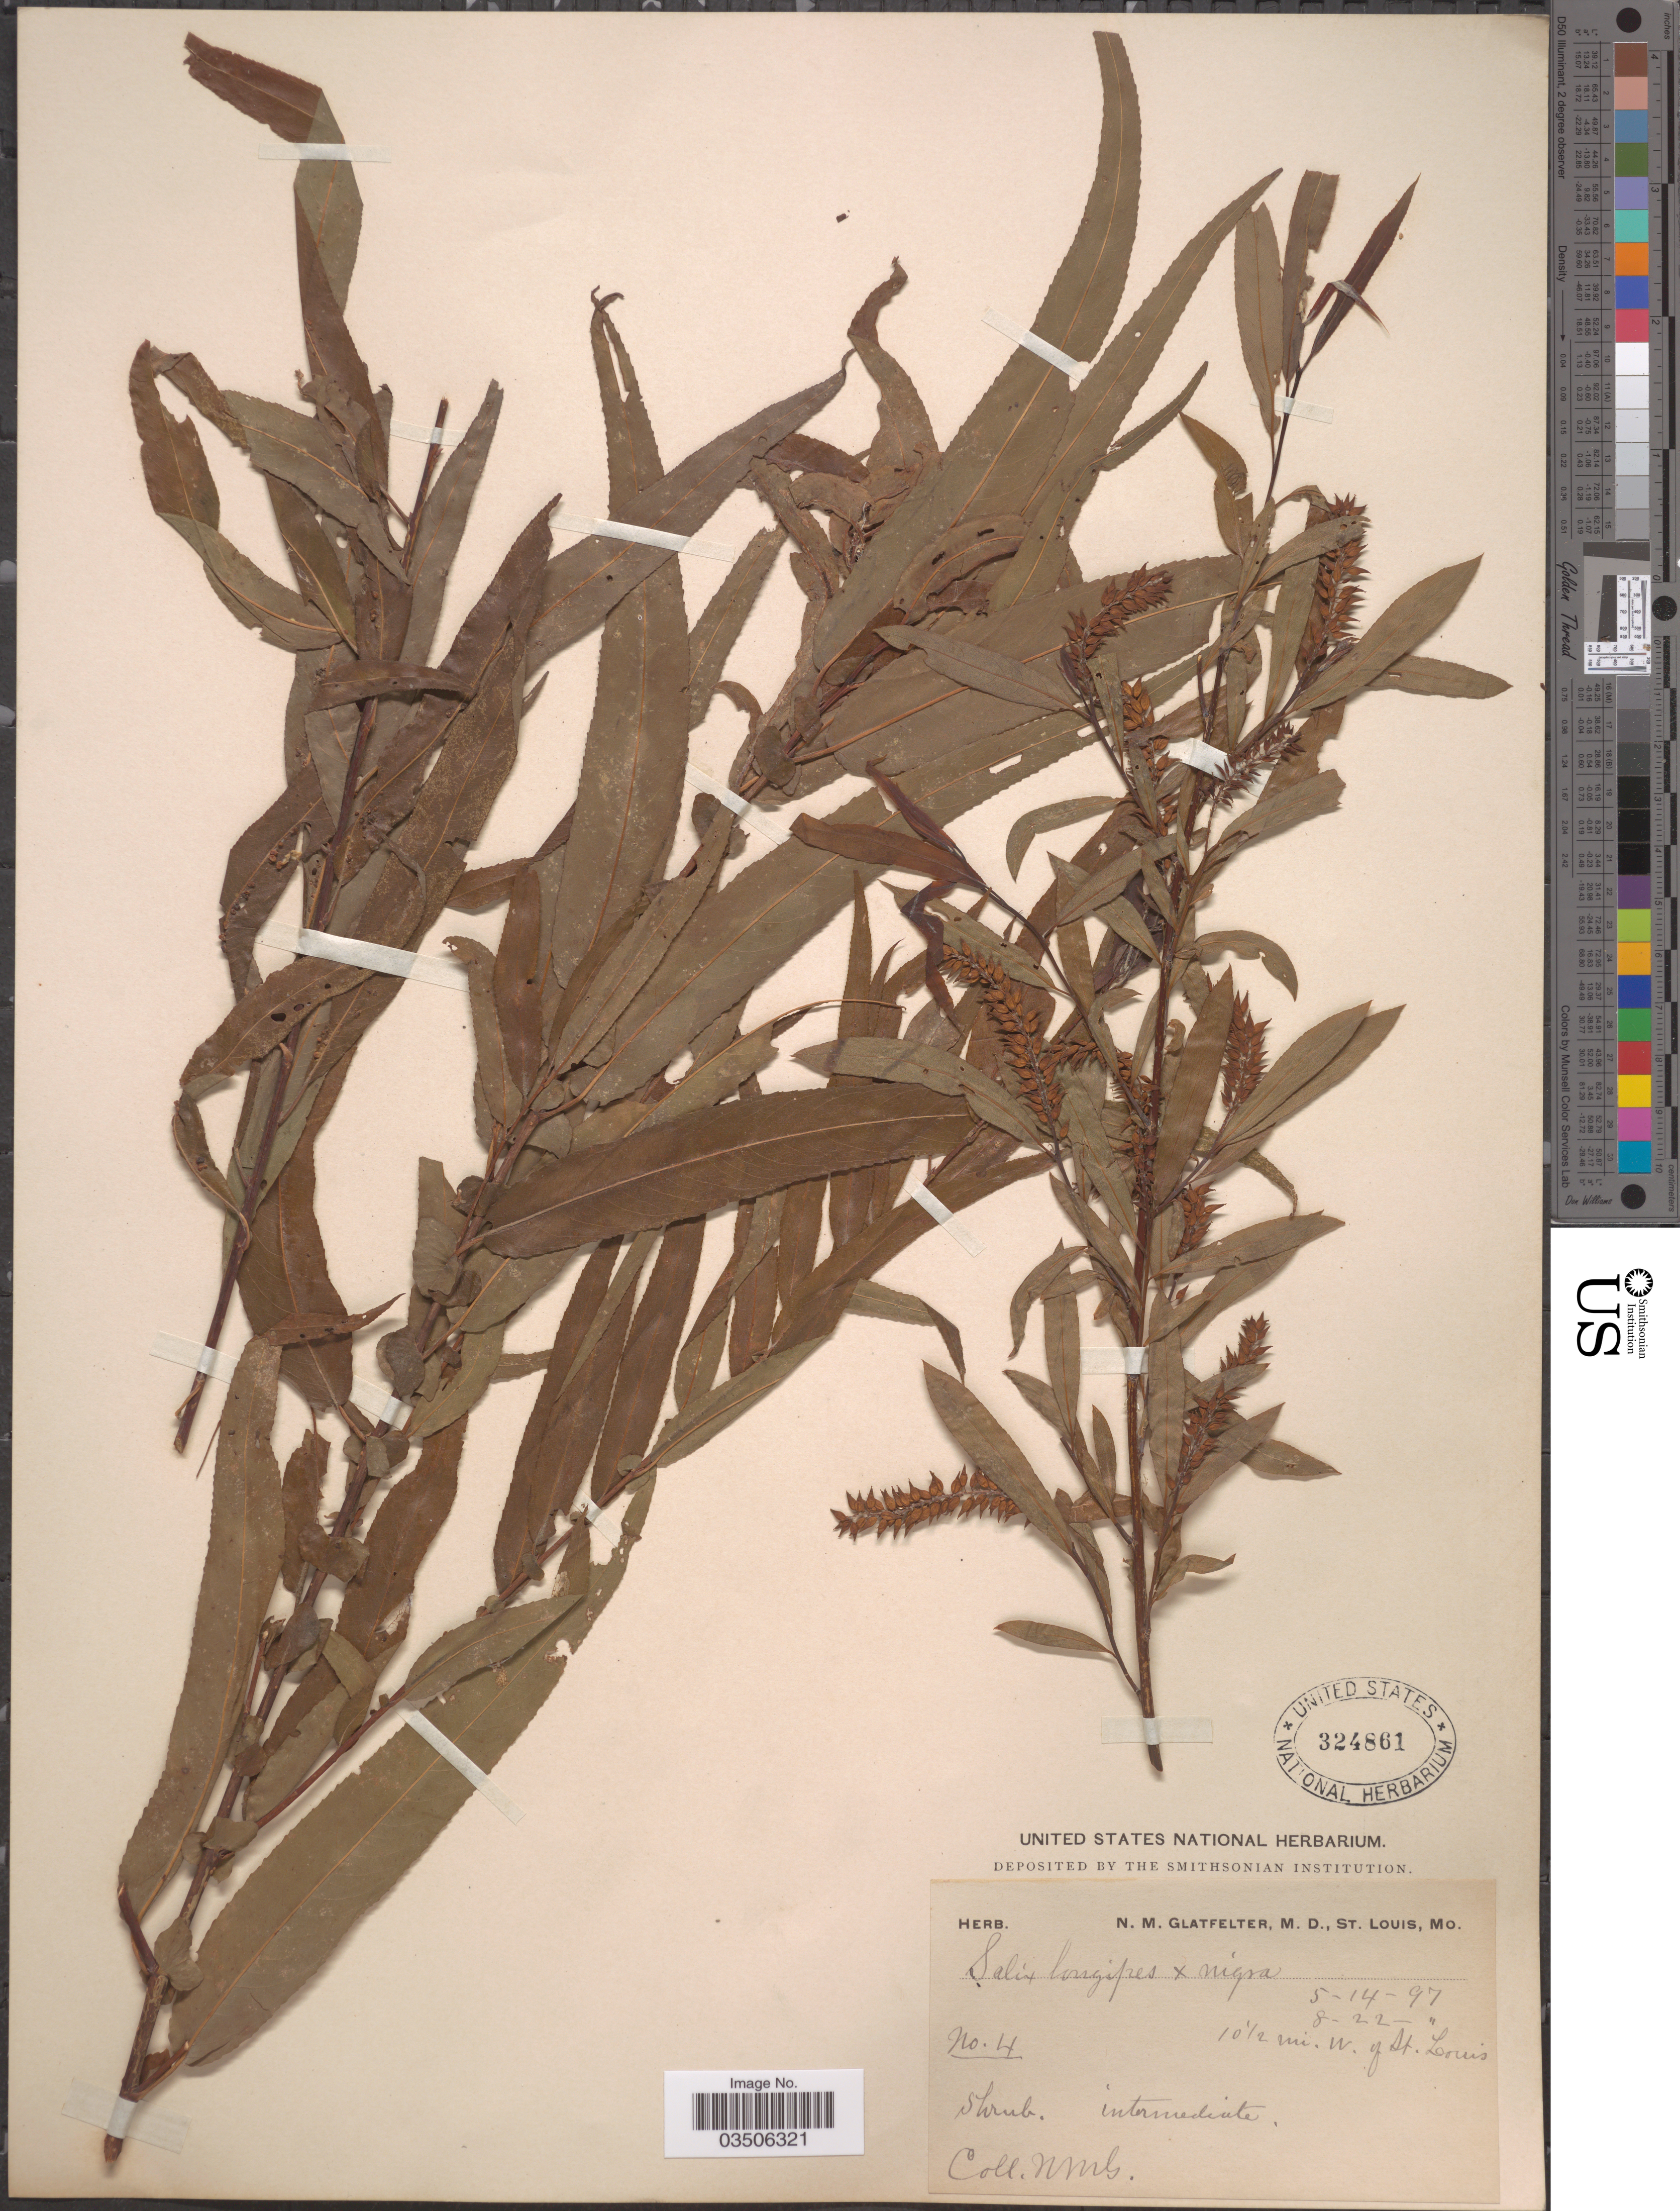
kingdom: Plantae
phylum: Tracheophyta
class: Magnoliopsida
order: Malpighiales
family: Salicaceae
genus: Salix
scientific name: Salix wardii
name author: Bebb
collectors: N. M. Glatfelter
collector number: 4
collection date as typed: Transcribed d/m/y: 14/5/97 to 22/8/97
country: United States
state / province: Missouri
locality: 10½ mi. W. of St. Louis.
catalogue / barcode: US 324861